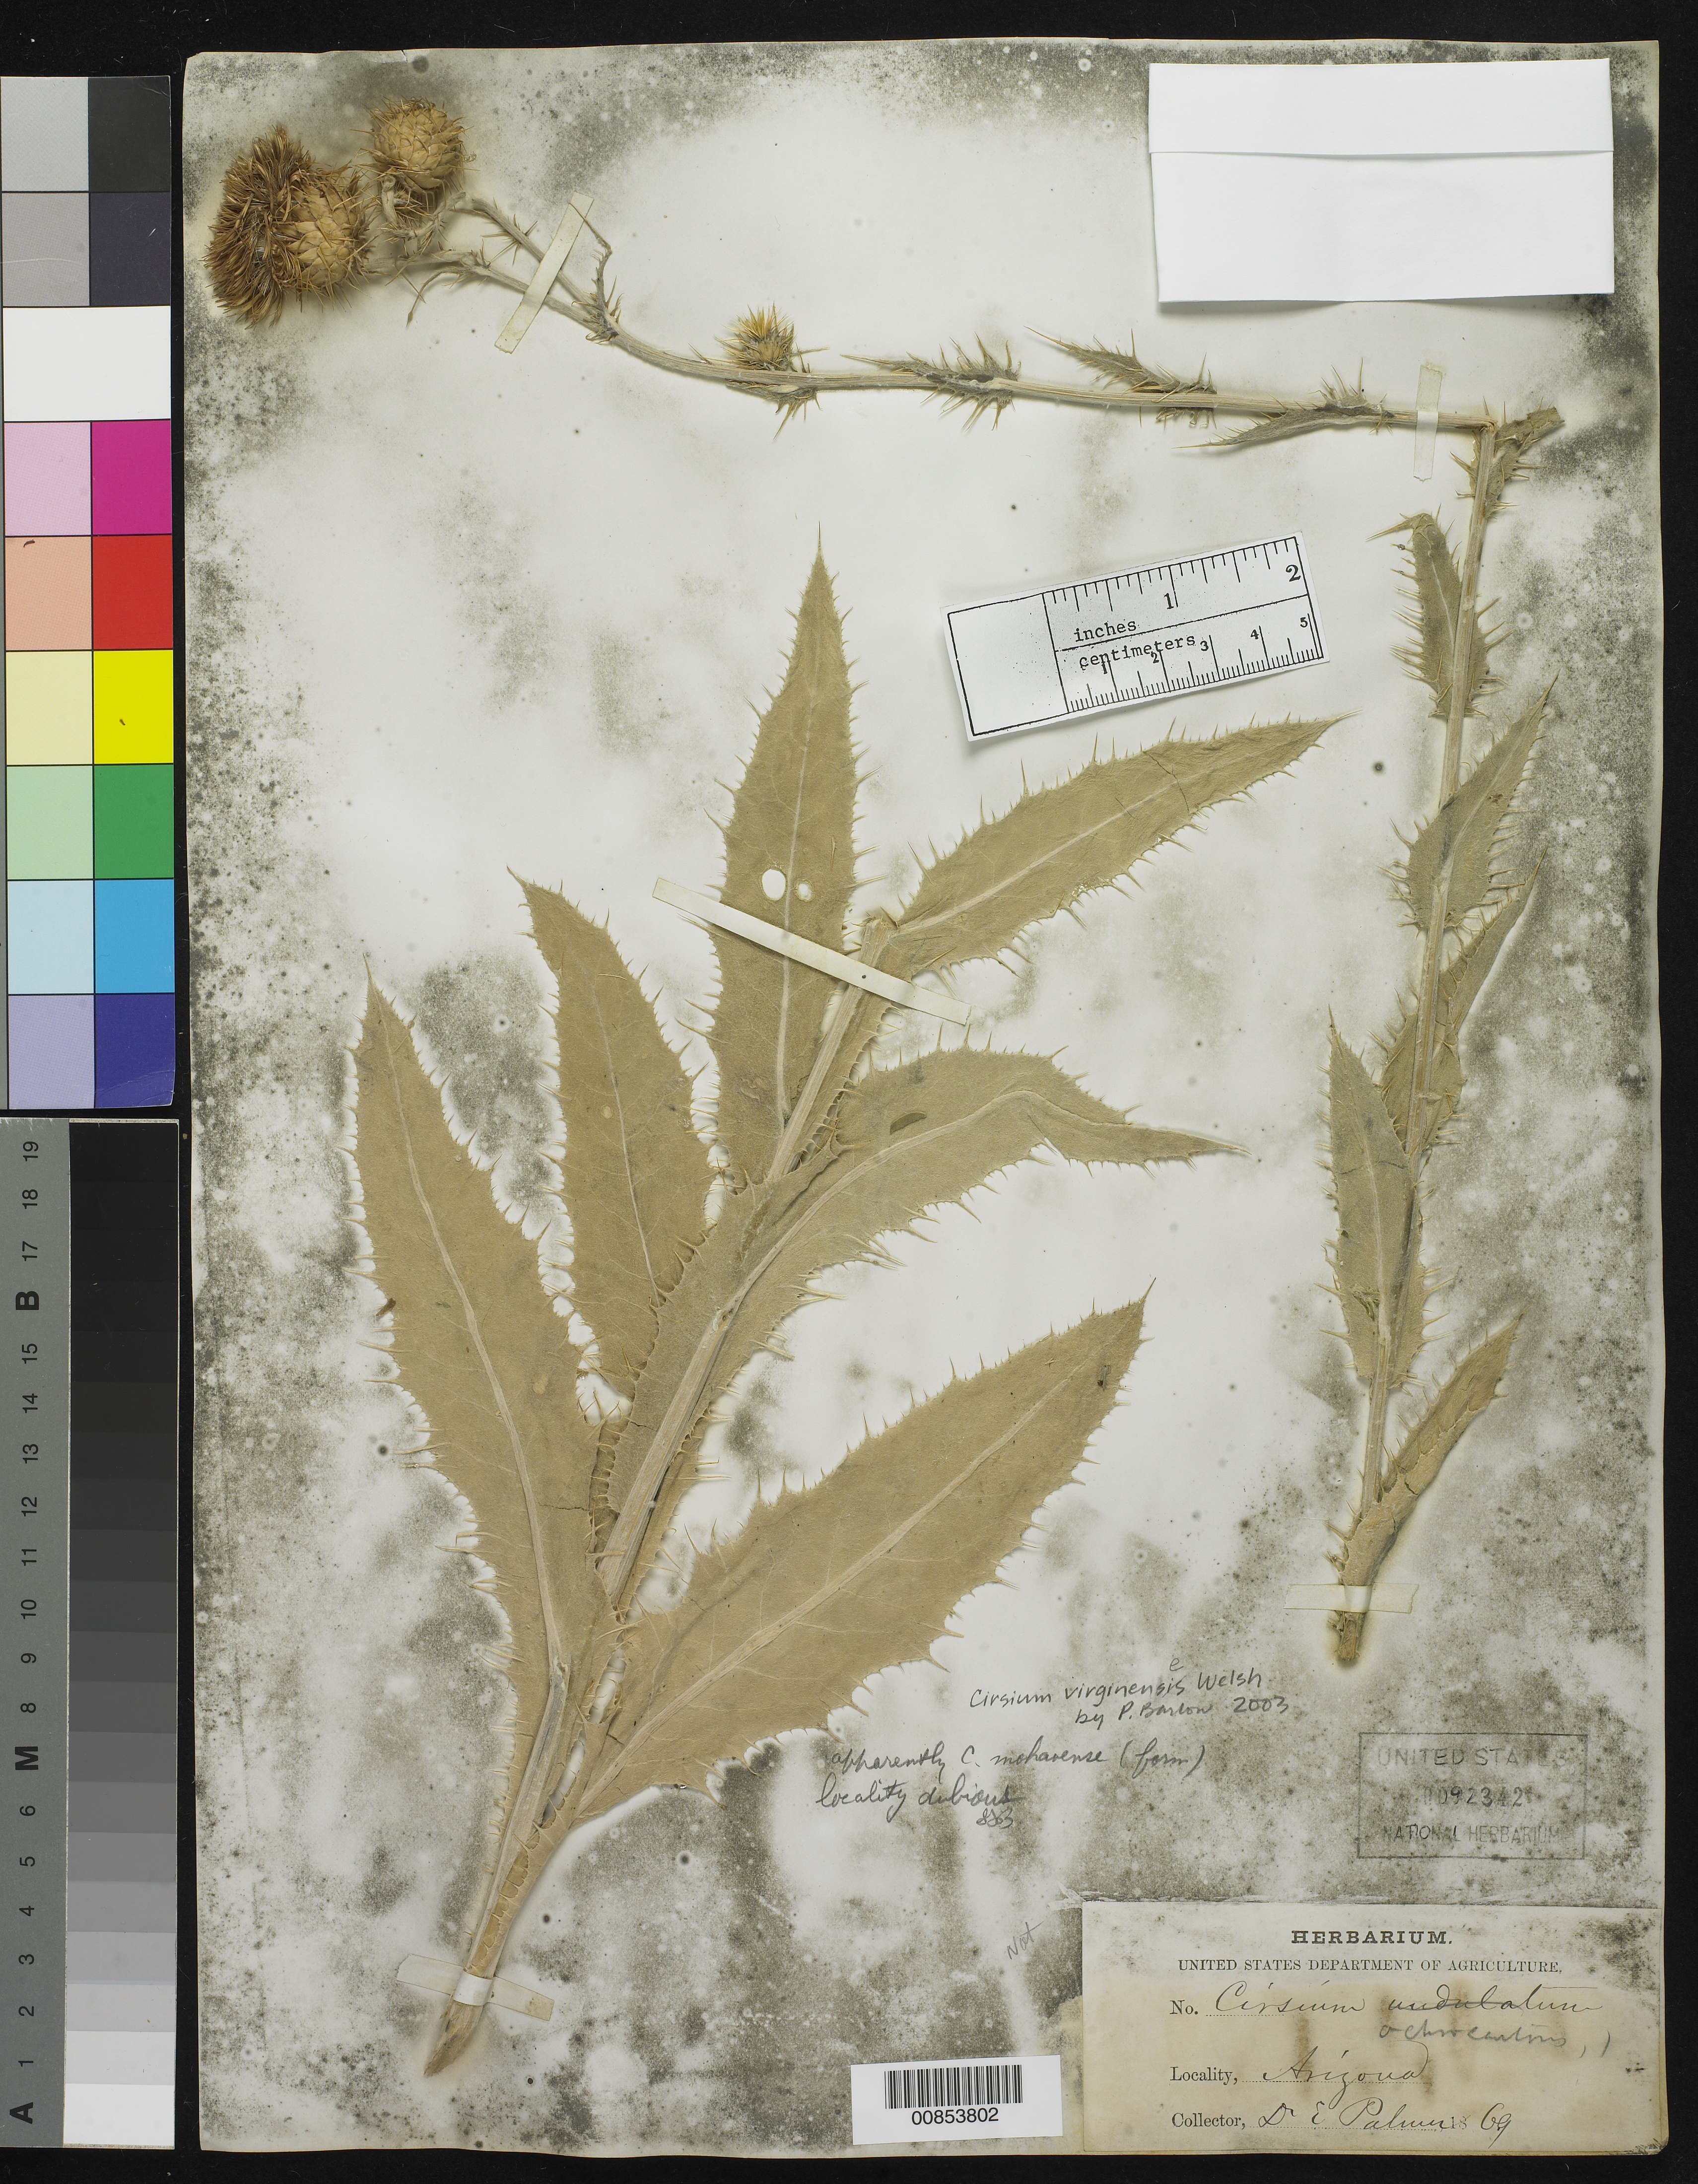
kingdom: Plantae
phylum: Tracheophyta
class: Magnoliopsida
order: Asterales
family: Asteraceae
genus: Cirsium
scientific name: Cirsium mohavense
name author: (Greene) Petr.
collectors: E. Palmer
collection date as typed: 1869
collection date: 1869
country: United States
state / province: Arizona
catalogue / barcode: US 92342